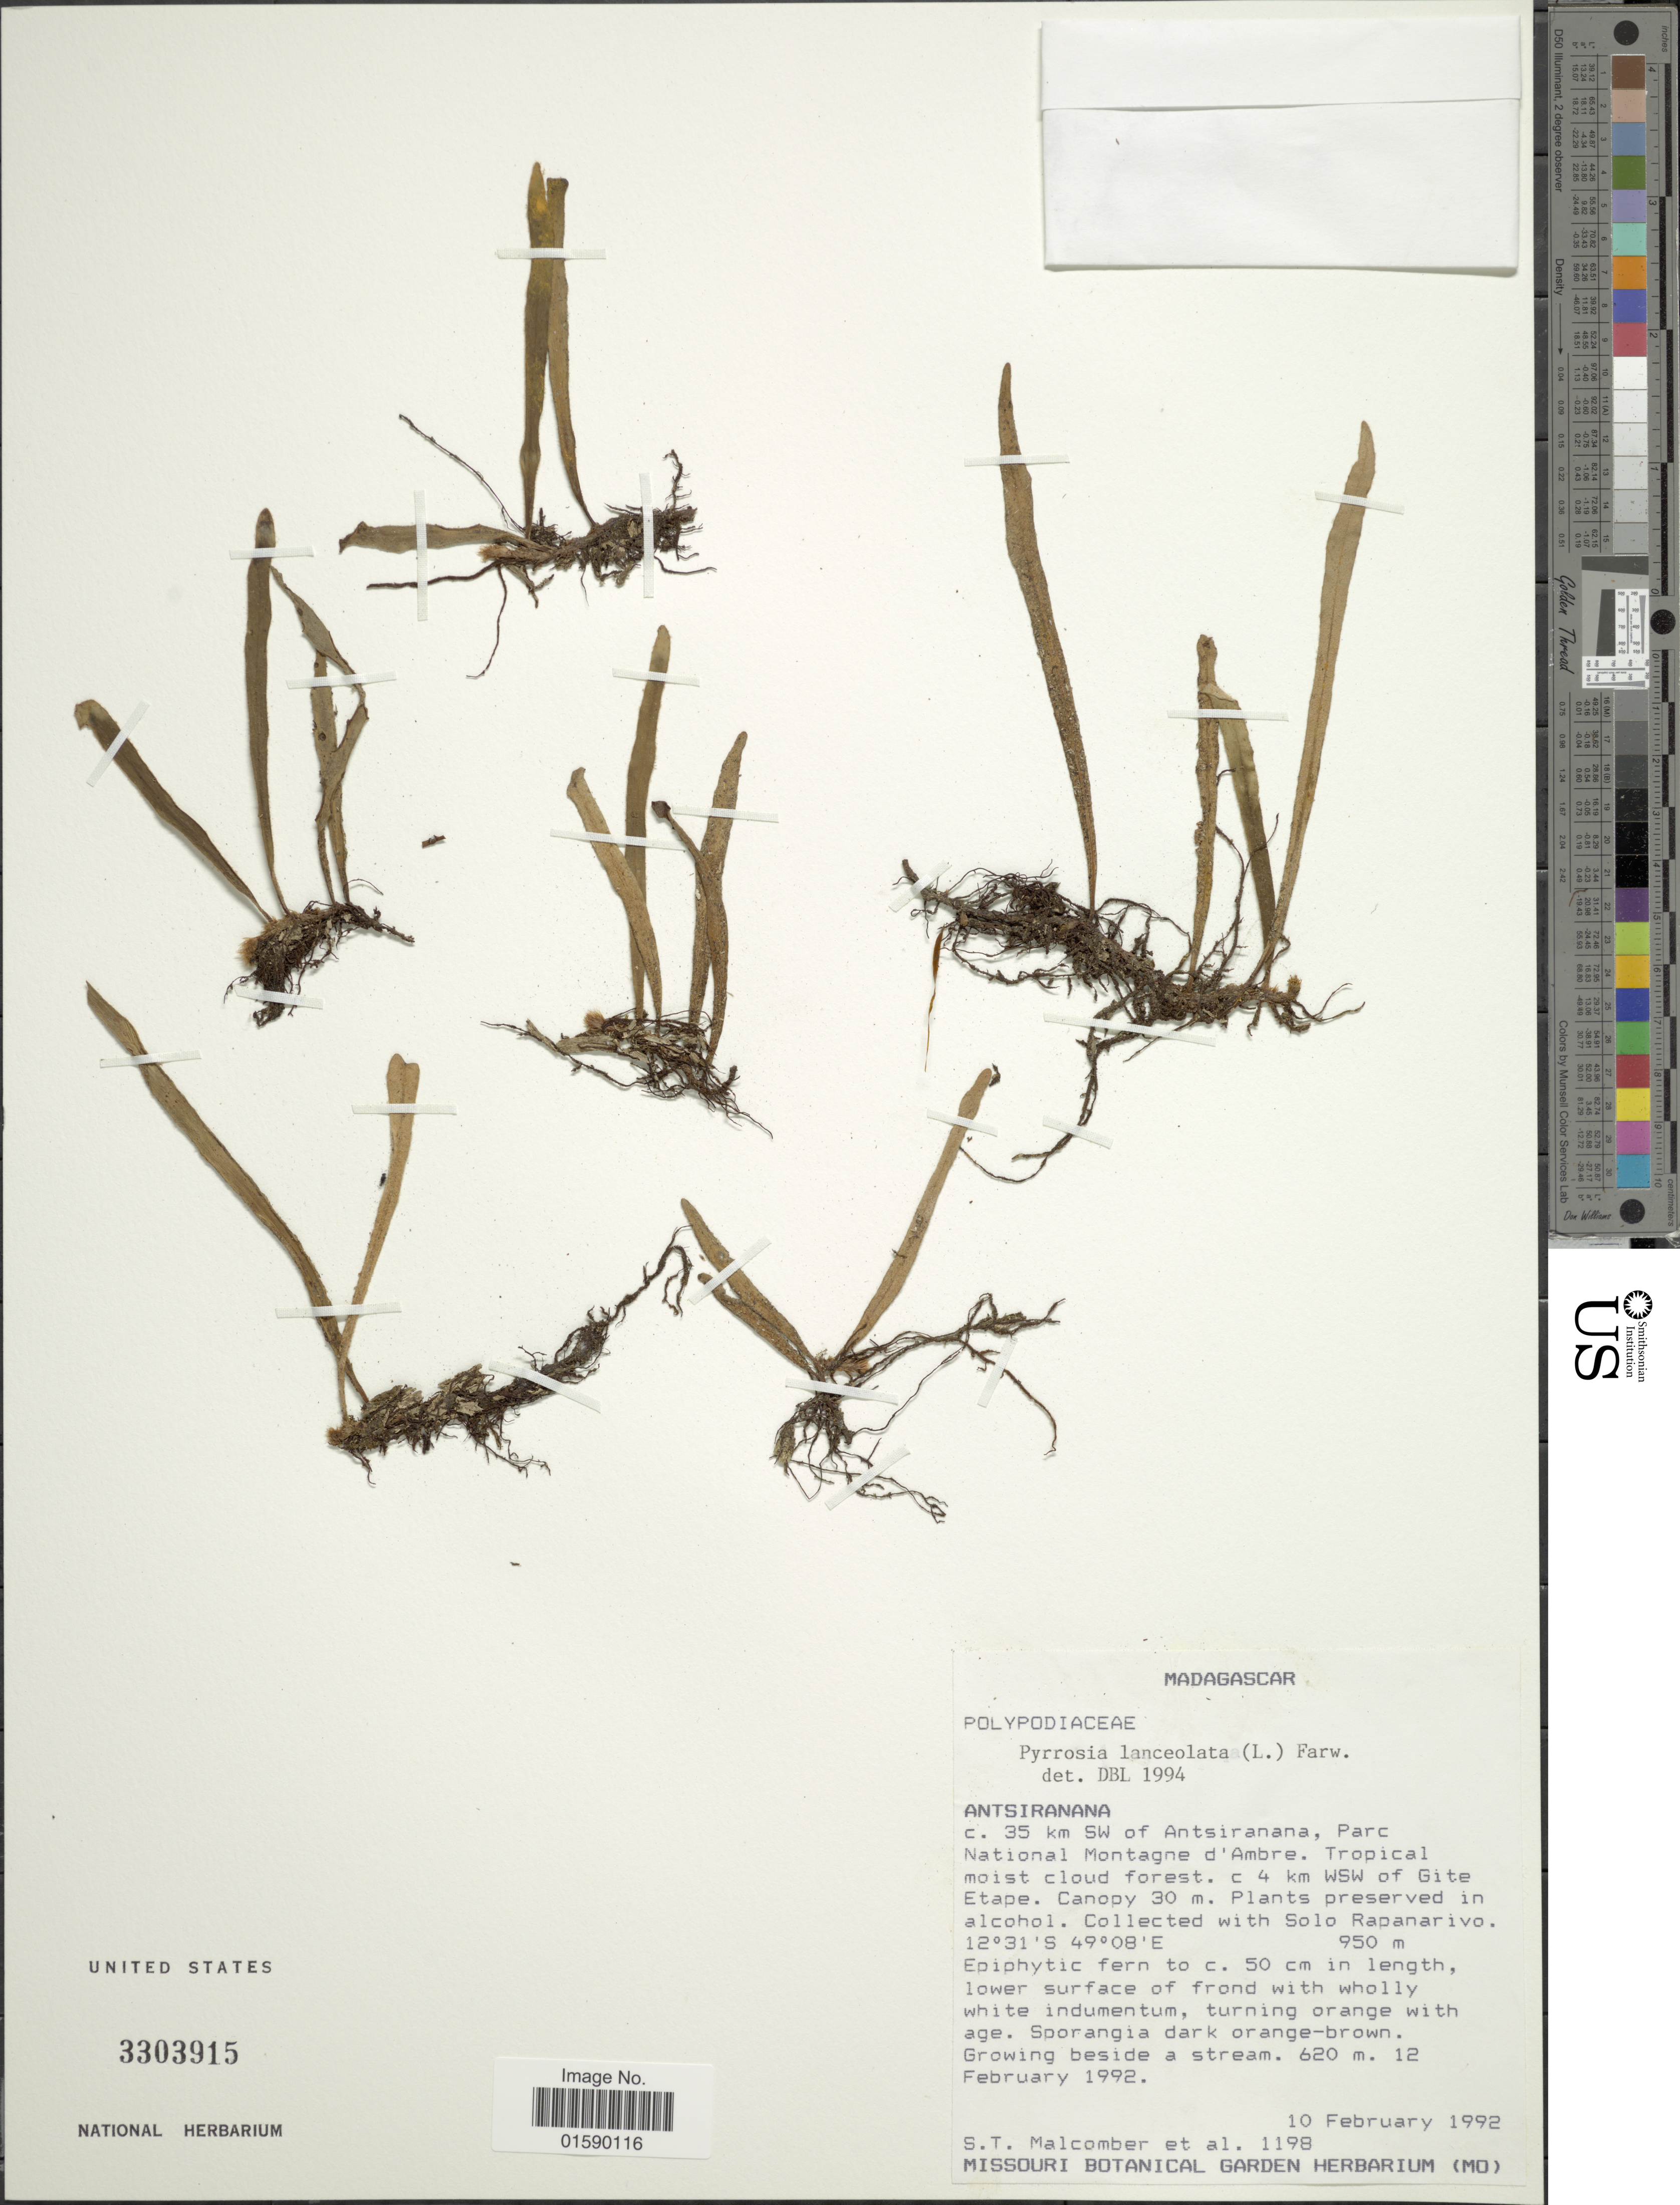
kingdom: Plantae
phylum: Tracheophyta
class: Polypodiopsida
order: Polypodiales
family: Polypodiaceae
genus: Pyrrosia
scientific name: Pyrrosia lanceolata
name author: (L.) Farw.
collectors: S. T. Malcomber & et al.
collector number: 1198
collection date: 1992-02-10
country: Madagascar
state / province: Diana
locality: Madagascar, Antsiranana, c. 35 km SW of Antsiranana, Parc National Montagne d'Ambre.c. 4 km WSW of Gite Etape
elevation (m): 950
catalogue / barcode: US 3303915